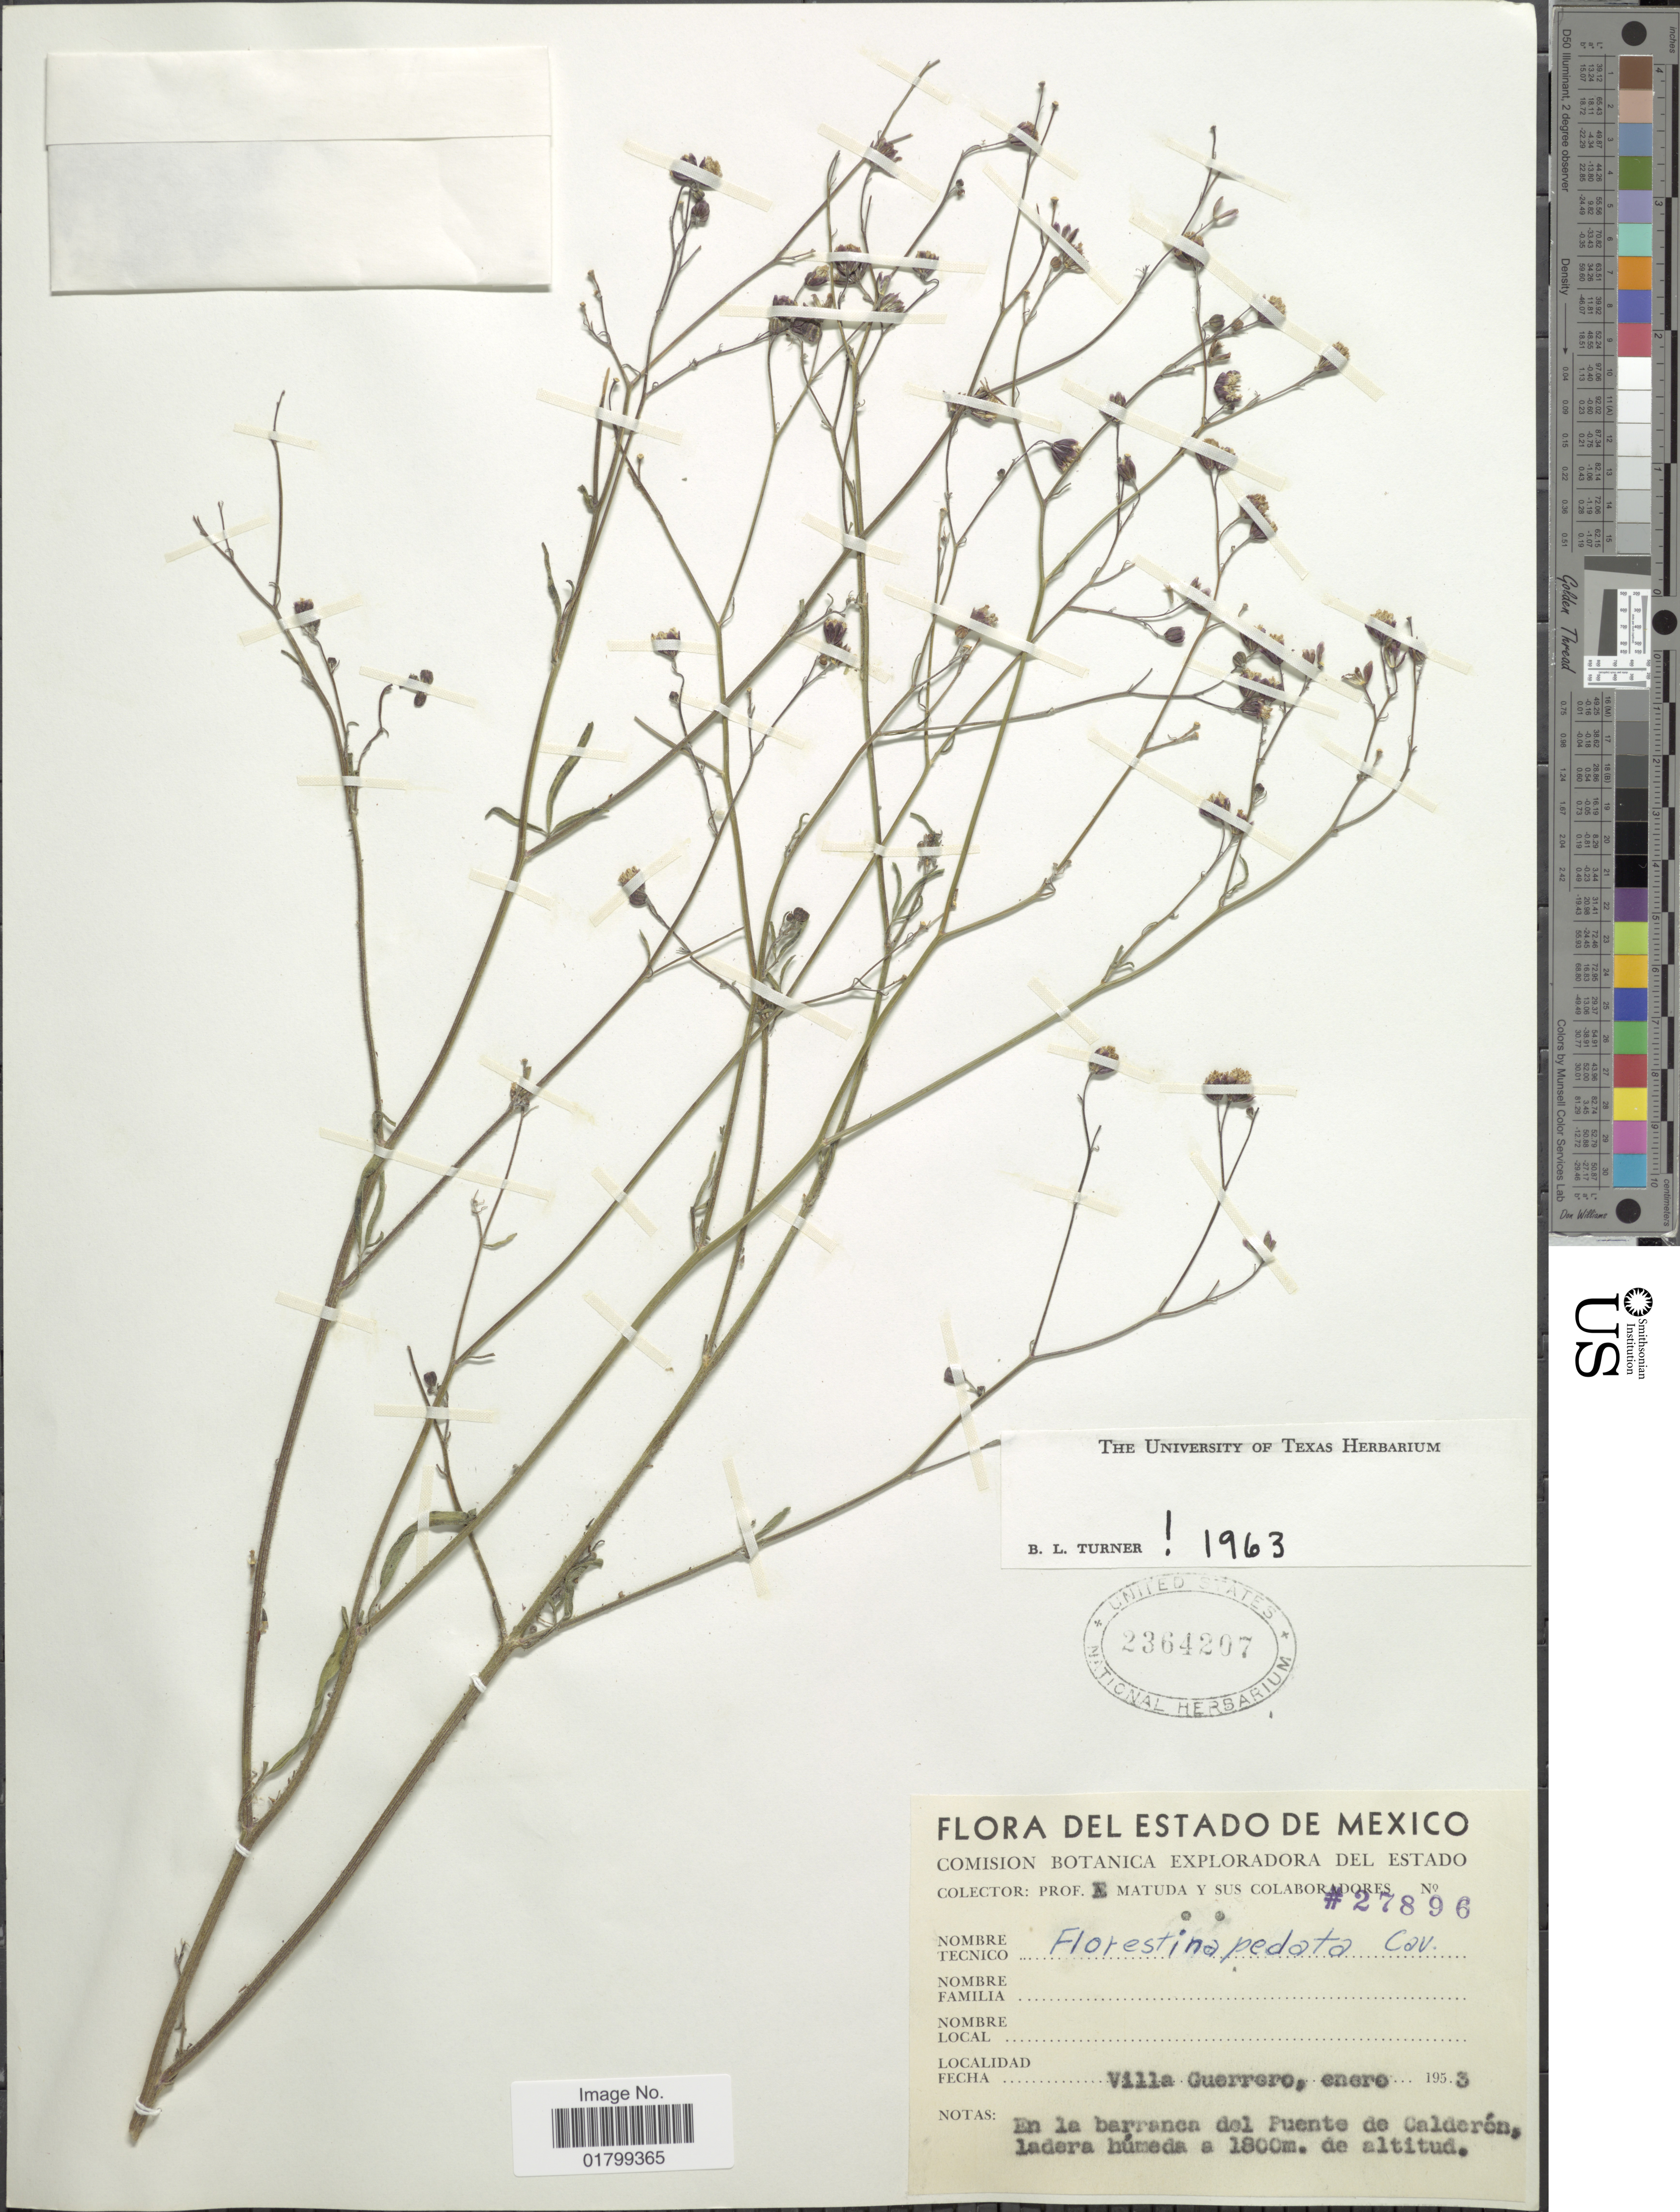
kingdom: Plantae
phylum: Tracheophyta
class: Magnoliopsida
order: Asterales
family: Asteraceae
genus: Florestina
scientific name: Florestina pedata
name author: (Cav.) Cass.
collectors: E. Matuda & et al.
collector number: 27896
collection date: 1953-01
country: Mexico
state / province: Guerrero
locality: Villa Guerrero, en la barranca del Puente de Calderon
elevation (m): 1800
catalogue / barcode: US 2364207